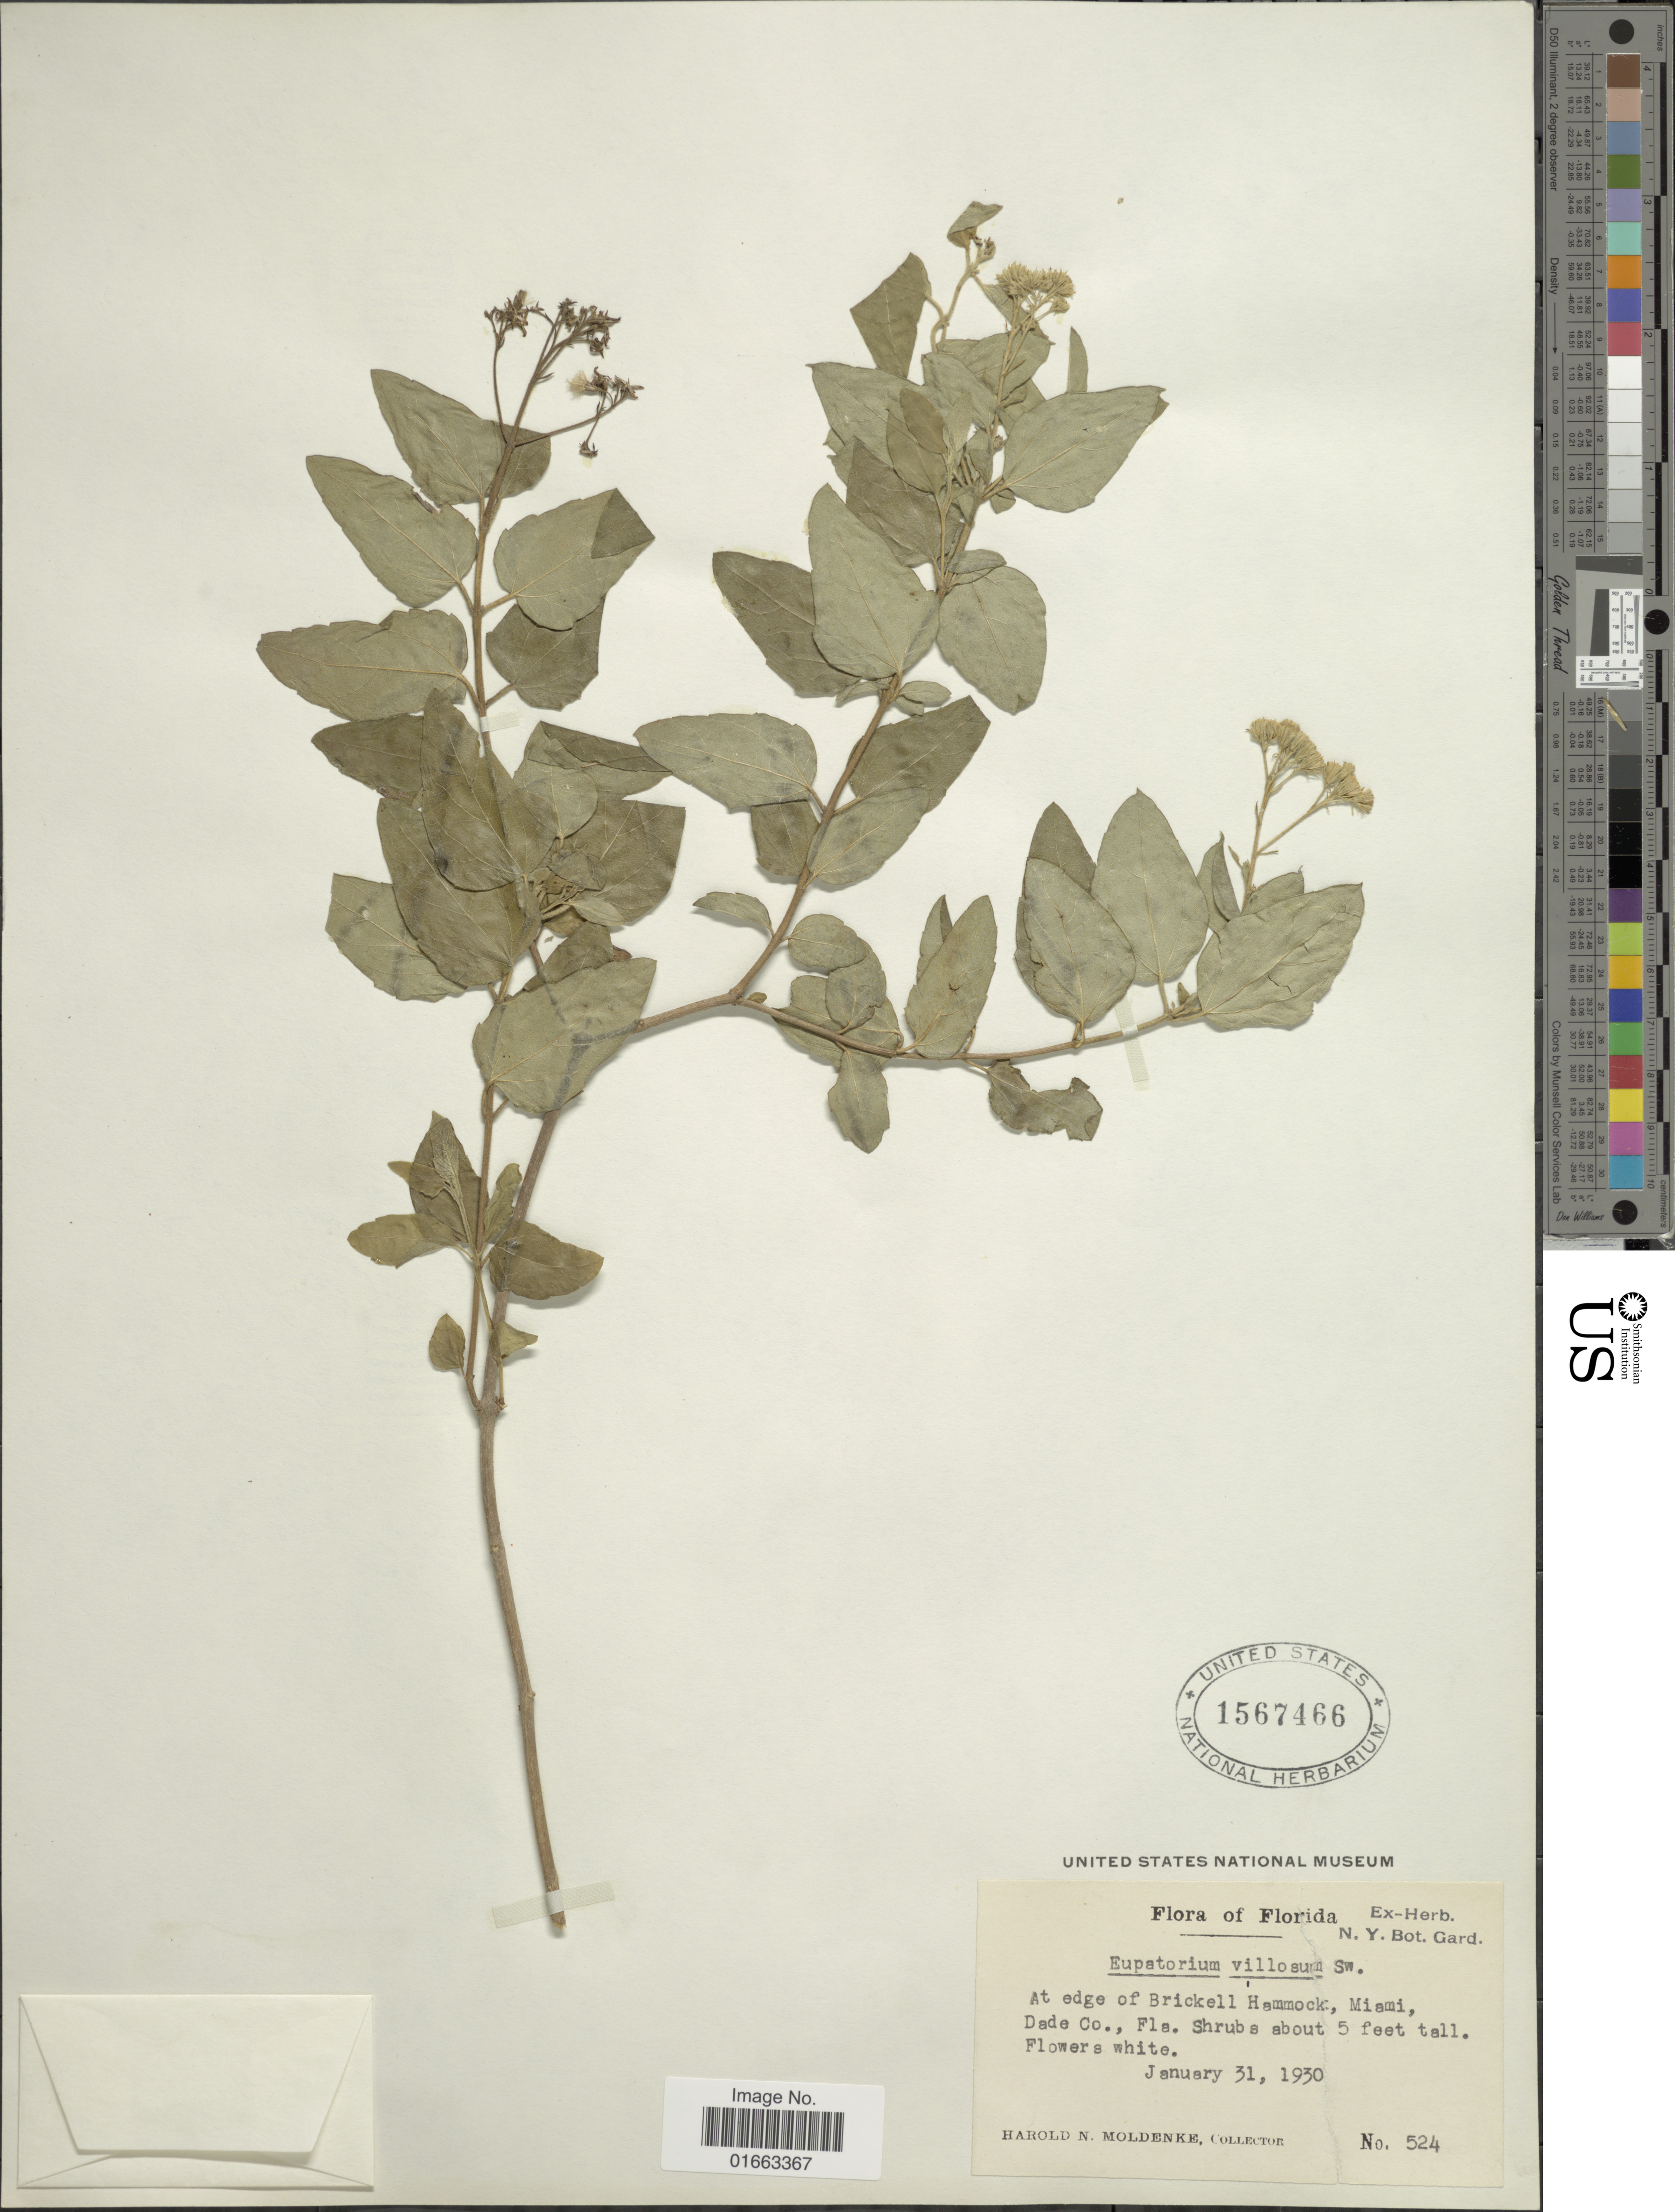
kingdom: Plantae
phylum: Tracheophyta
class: Magnoliopsida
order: Asterales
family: Asteraceae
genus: Koanophyllon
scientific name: Koanophyllon villosum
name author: (Sw.) R.M. King & H. Rob.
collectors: H. N. Moldenke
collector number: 524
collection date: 1930-01-31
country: United States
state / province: Florida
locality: At edge of Brickell Hammock, Miami, Dade, Co.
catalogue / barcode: US 1567466